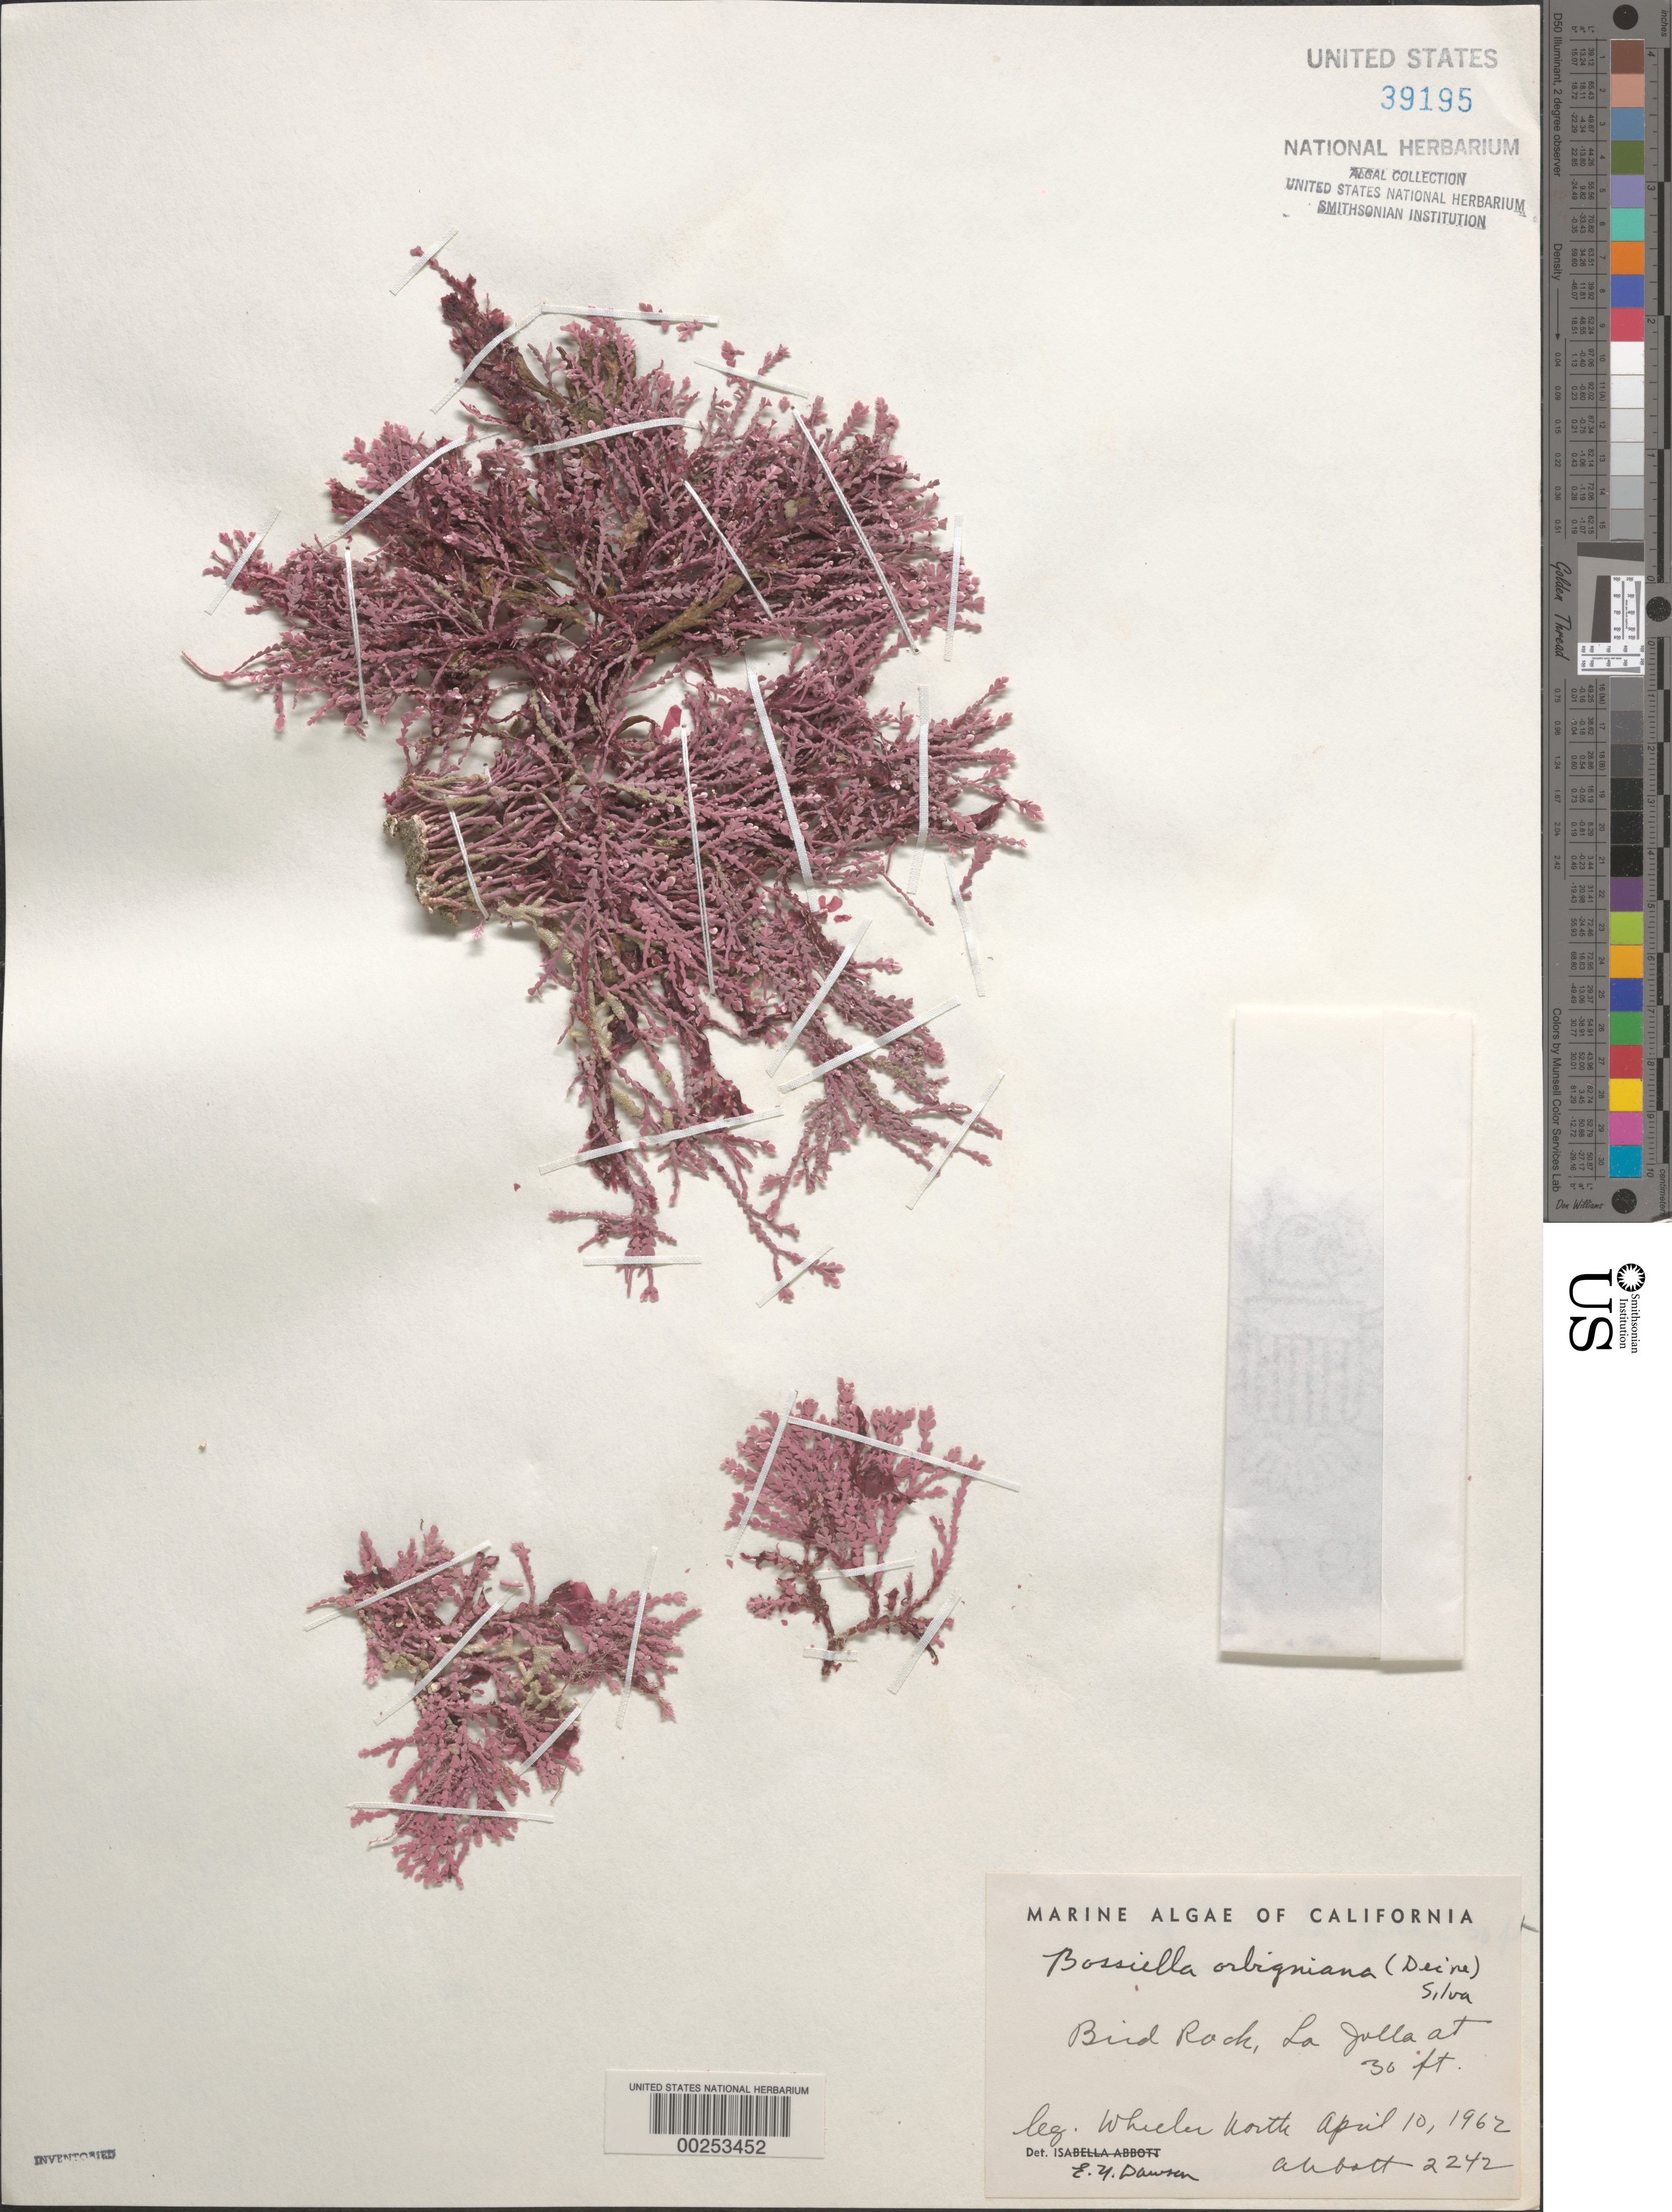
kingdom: Plantae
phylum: Rhodophyta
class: Florideophyceae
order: Corallinales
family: Corallinaceae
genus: Bossiella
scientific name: Bossiella orbigniana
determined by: Dawson, E. Y.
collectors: W. North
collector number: IAA 2242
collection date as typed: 10 Apr 1962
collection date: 1962-04-10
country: United States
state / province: California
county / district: San Diego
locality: Bird Rock, La Jolla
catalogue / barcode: US 39195